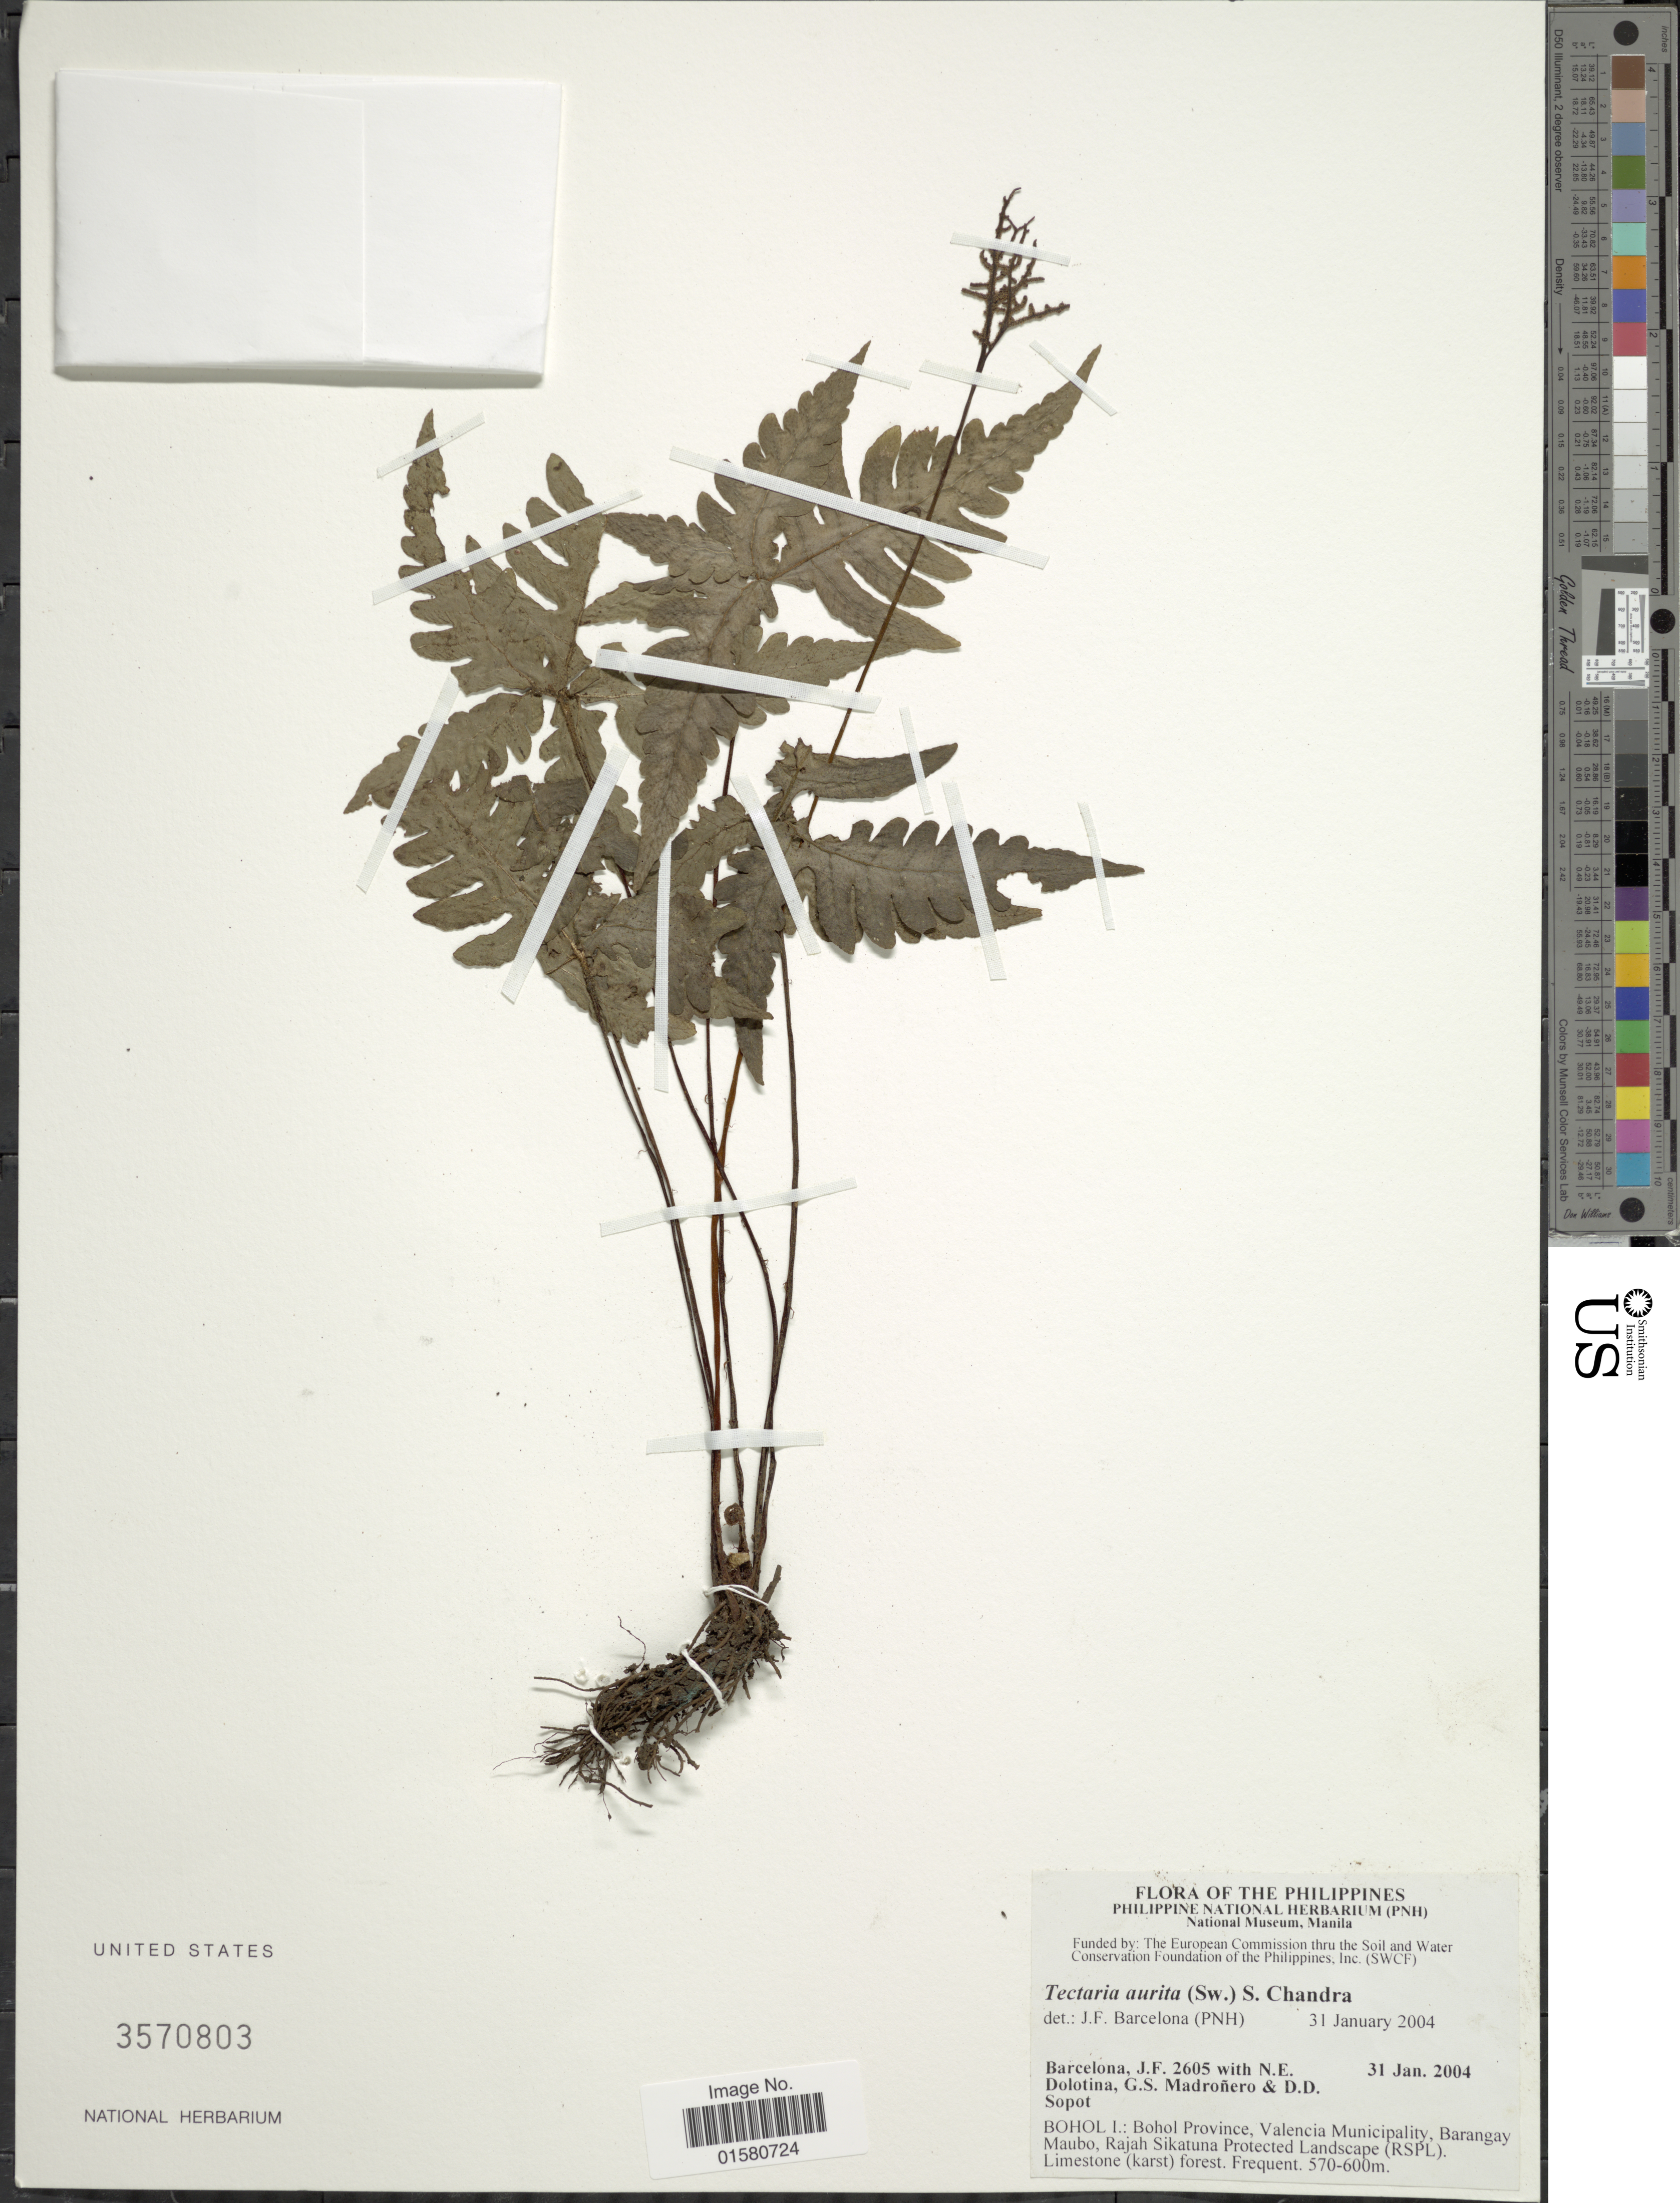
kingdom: Plantae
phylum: Tracheophyta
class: Polypodiopsida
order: Polypodiales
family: Tectariaceae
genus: Tectaria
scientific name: Tectaria aurita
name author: (Sw.) Chandra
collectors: J. F. Barcelona, N. Dolotina, D. Sopot & D. Sopot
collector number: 2605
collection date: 2004-01-31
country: Philippines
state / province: Central Visayas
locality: Bohol I.; Bohol Province, valencia Municipality, Barangay Maubo, rajah Sikatuna Protected landscape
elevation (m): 570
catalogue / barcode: US 3570803